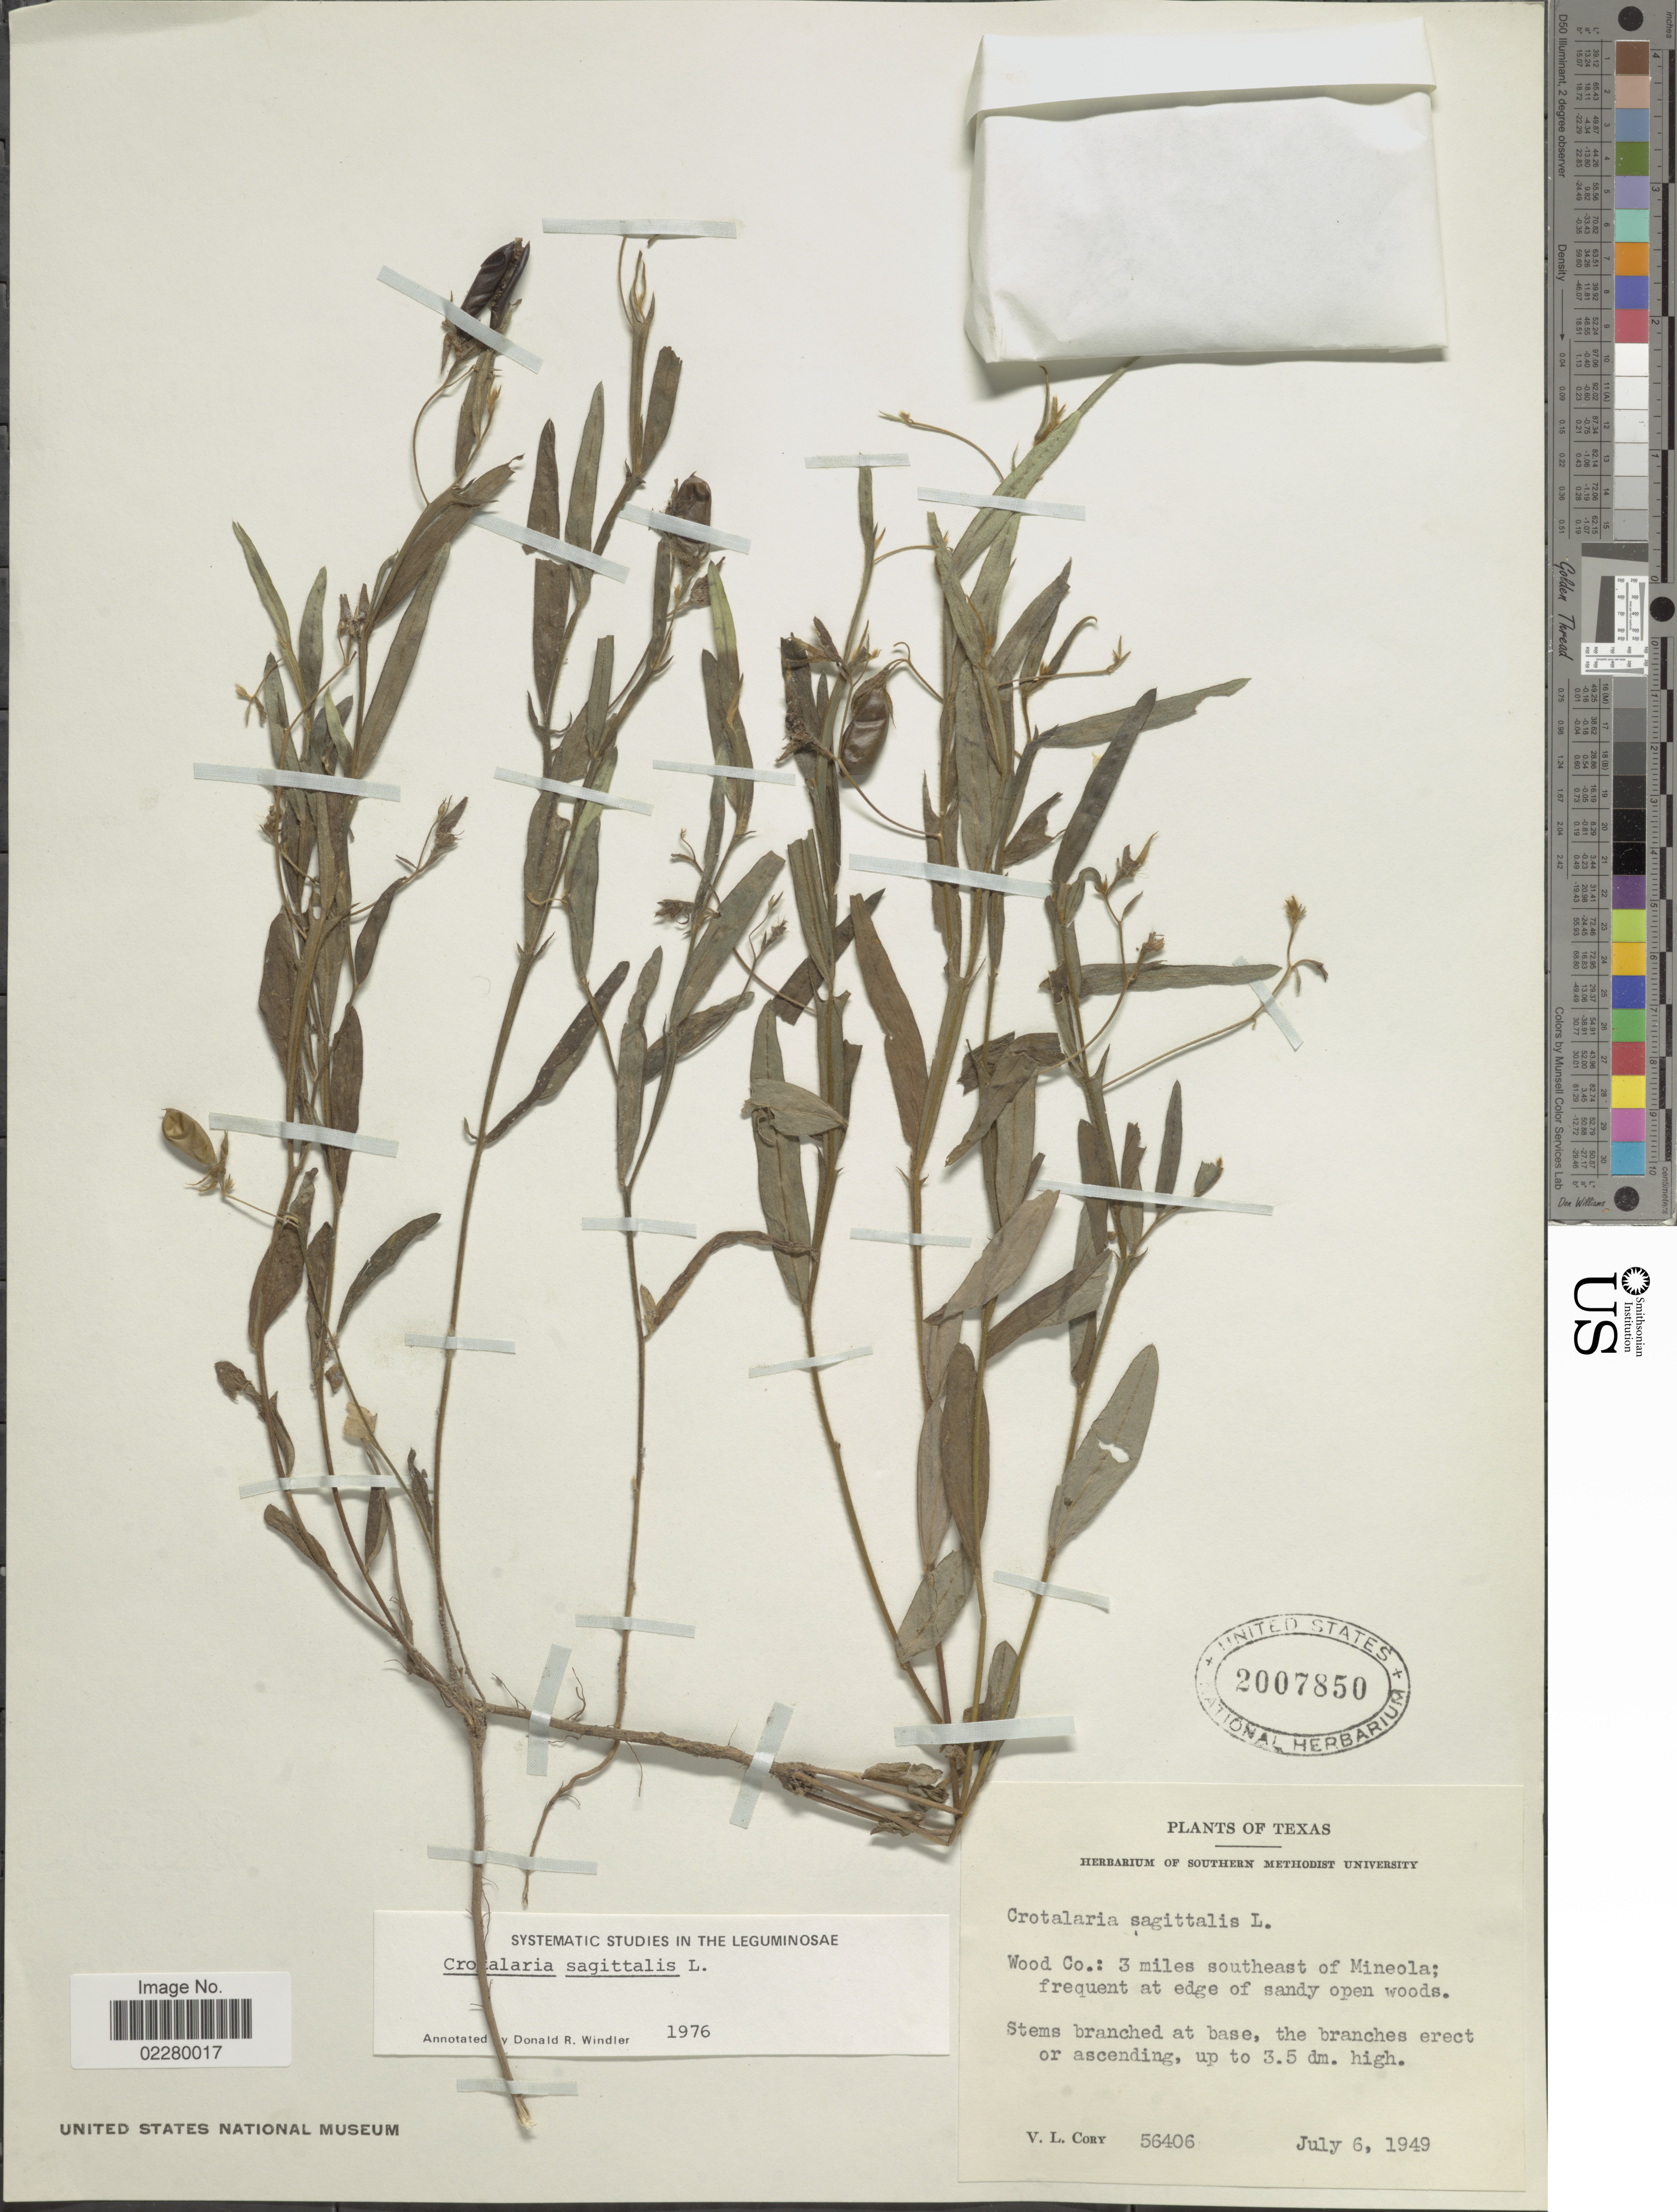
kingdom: Plantae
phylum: Tracheophyta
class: Magnoliopsida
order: Fabales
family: Fabaceae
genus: Crotalaria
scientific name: Crotalaria sagittalis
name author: L.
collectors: V. Cory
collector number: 56406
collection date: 1949-07-06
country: United States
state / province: Texas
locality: Wood Co.: 3 miles southeast of Mineola; frequent at edge of sandy open woods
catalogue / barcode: US 2007850